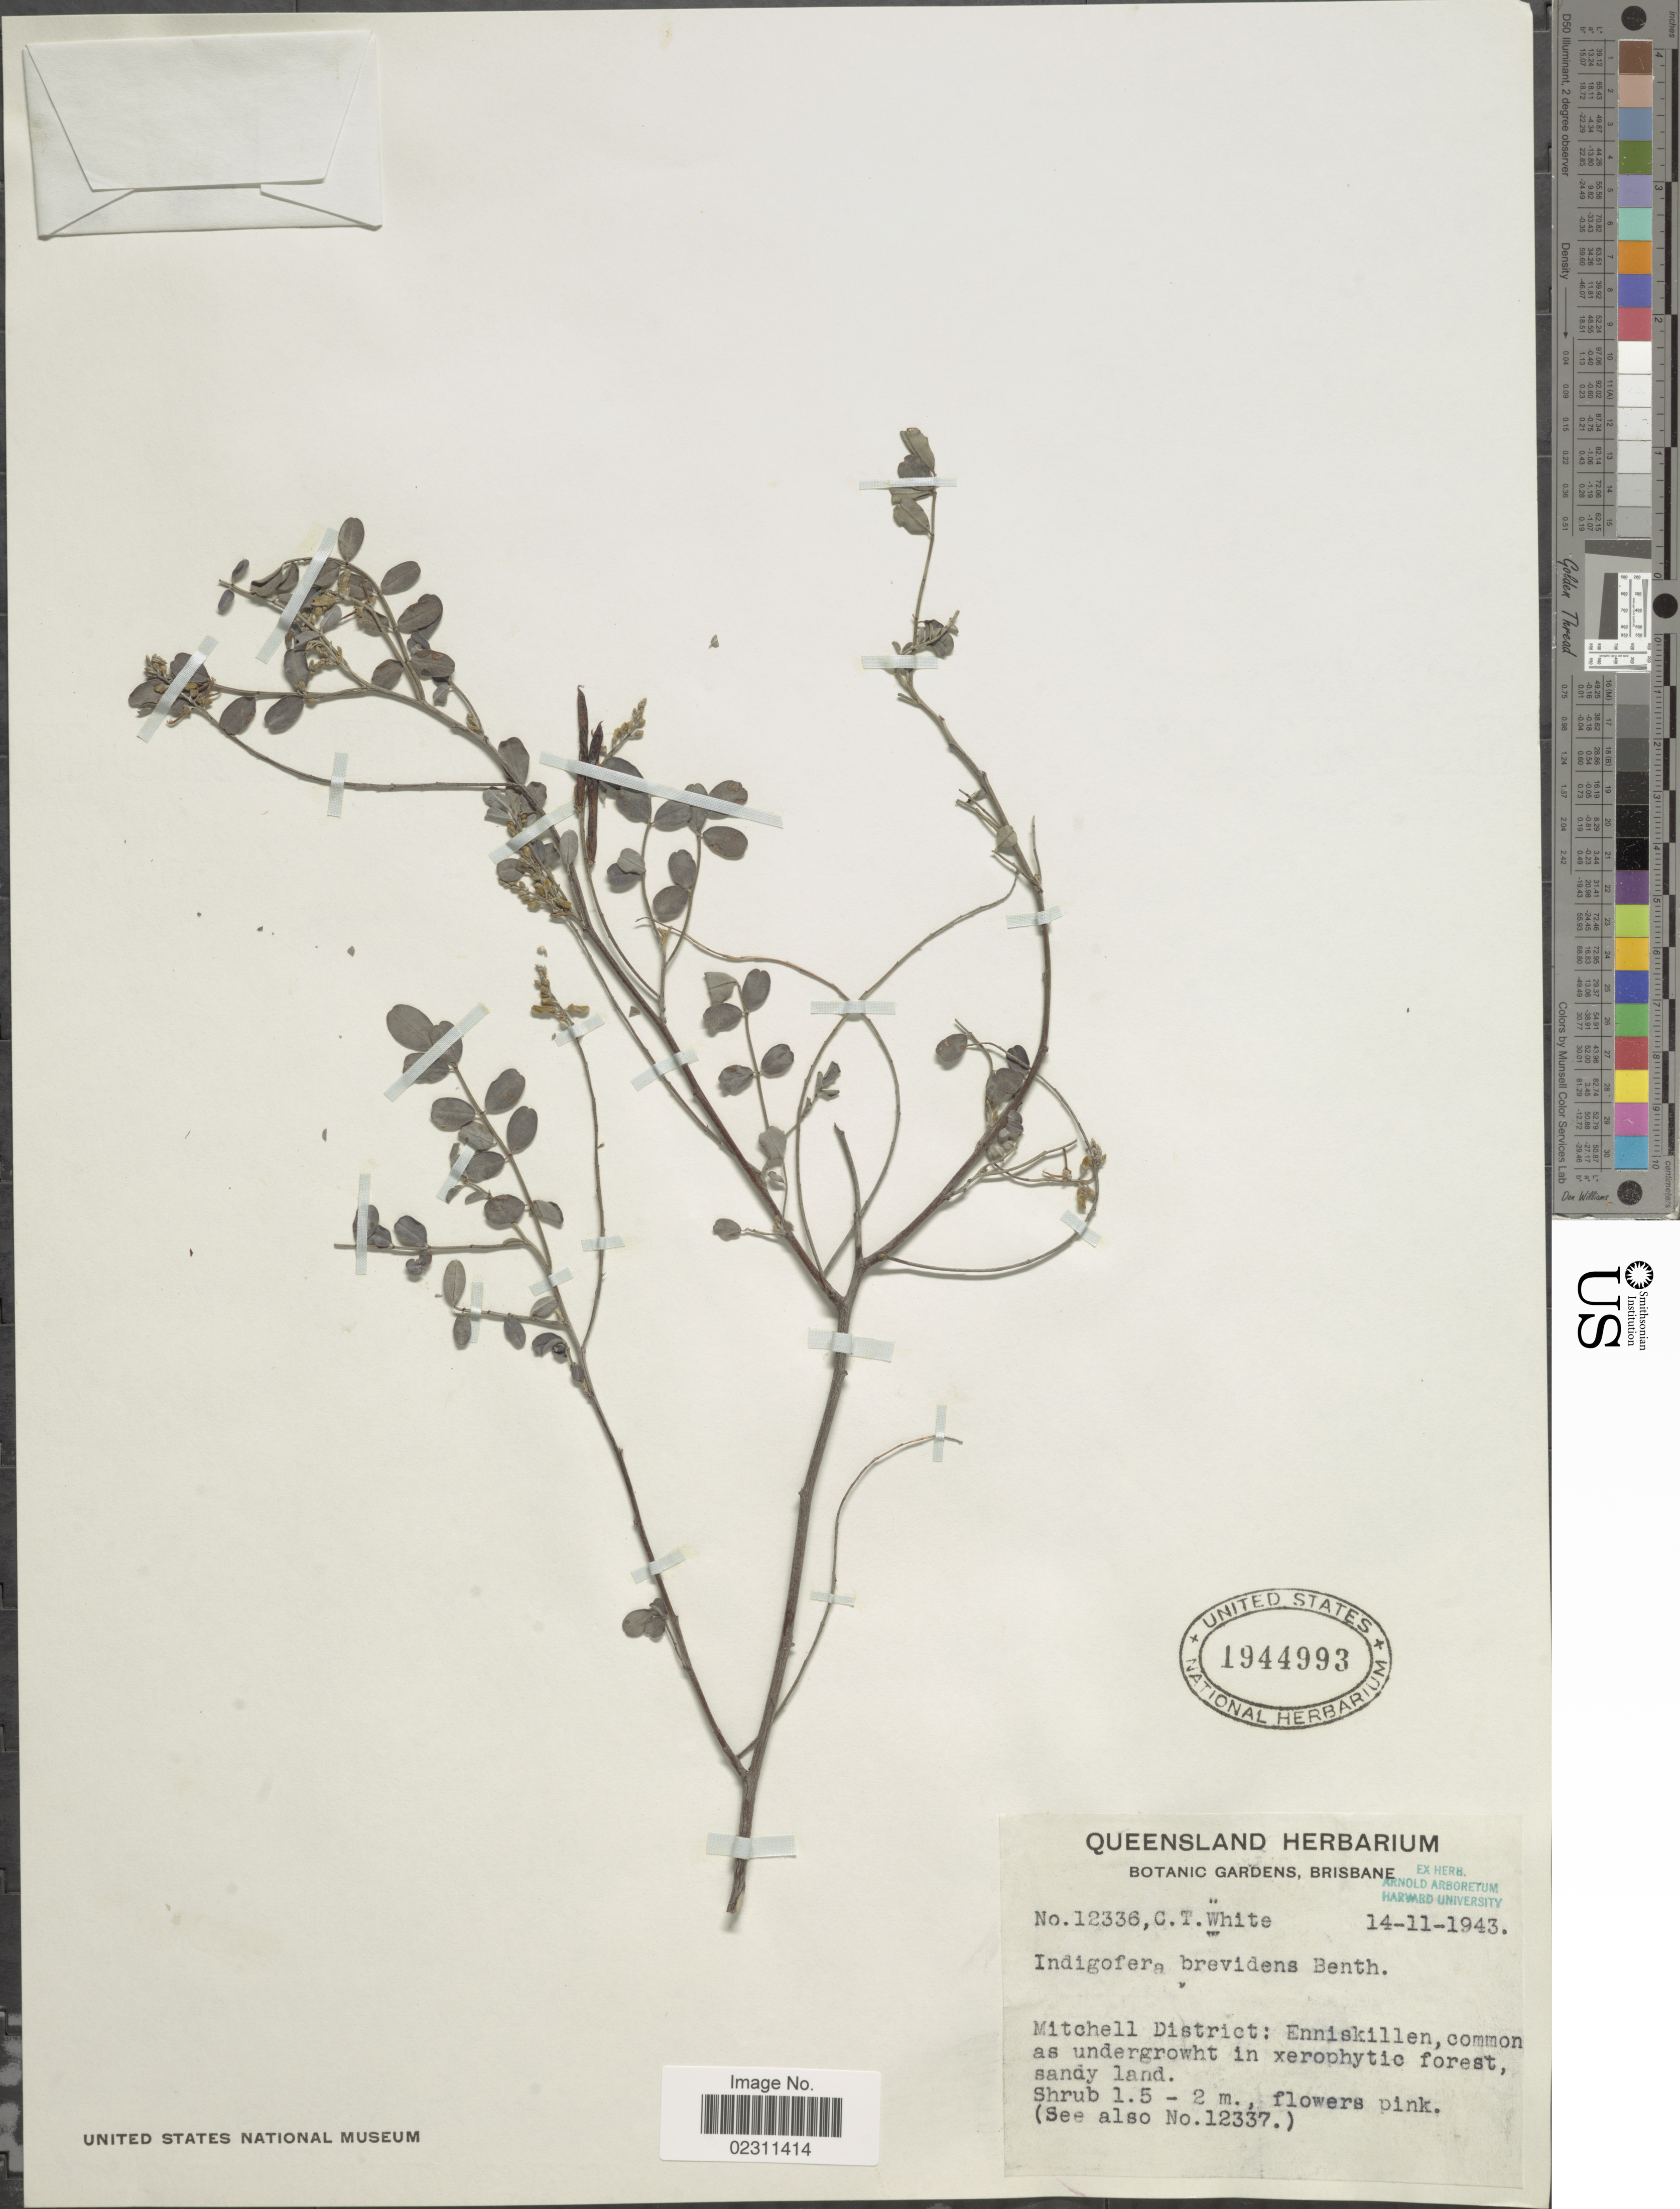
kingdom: Plantae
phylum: Tracheophyta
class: Magnoliopsida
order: Fabales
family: Fabaceae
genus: Indigofera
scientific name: Indigofera brevidens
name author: Benth.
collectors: C. T. White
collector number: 12336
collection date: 1943-11-14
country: Australia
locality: Mitchell District: Enniskillen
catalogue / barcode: US 1944993